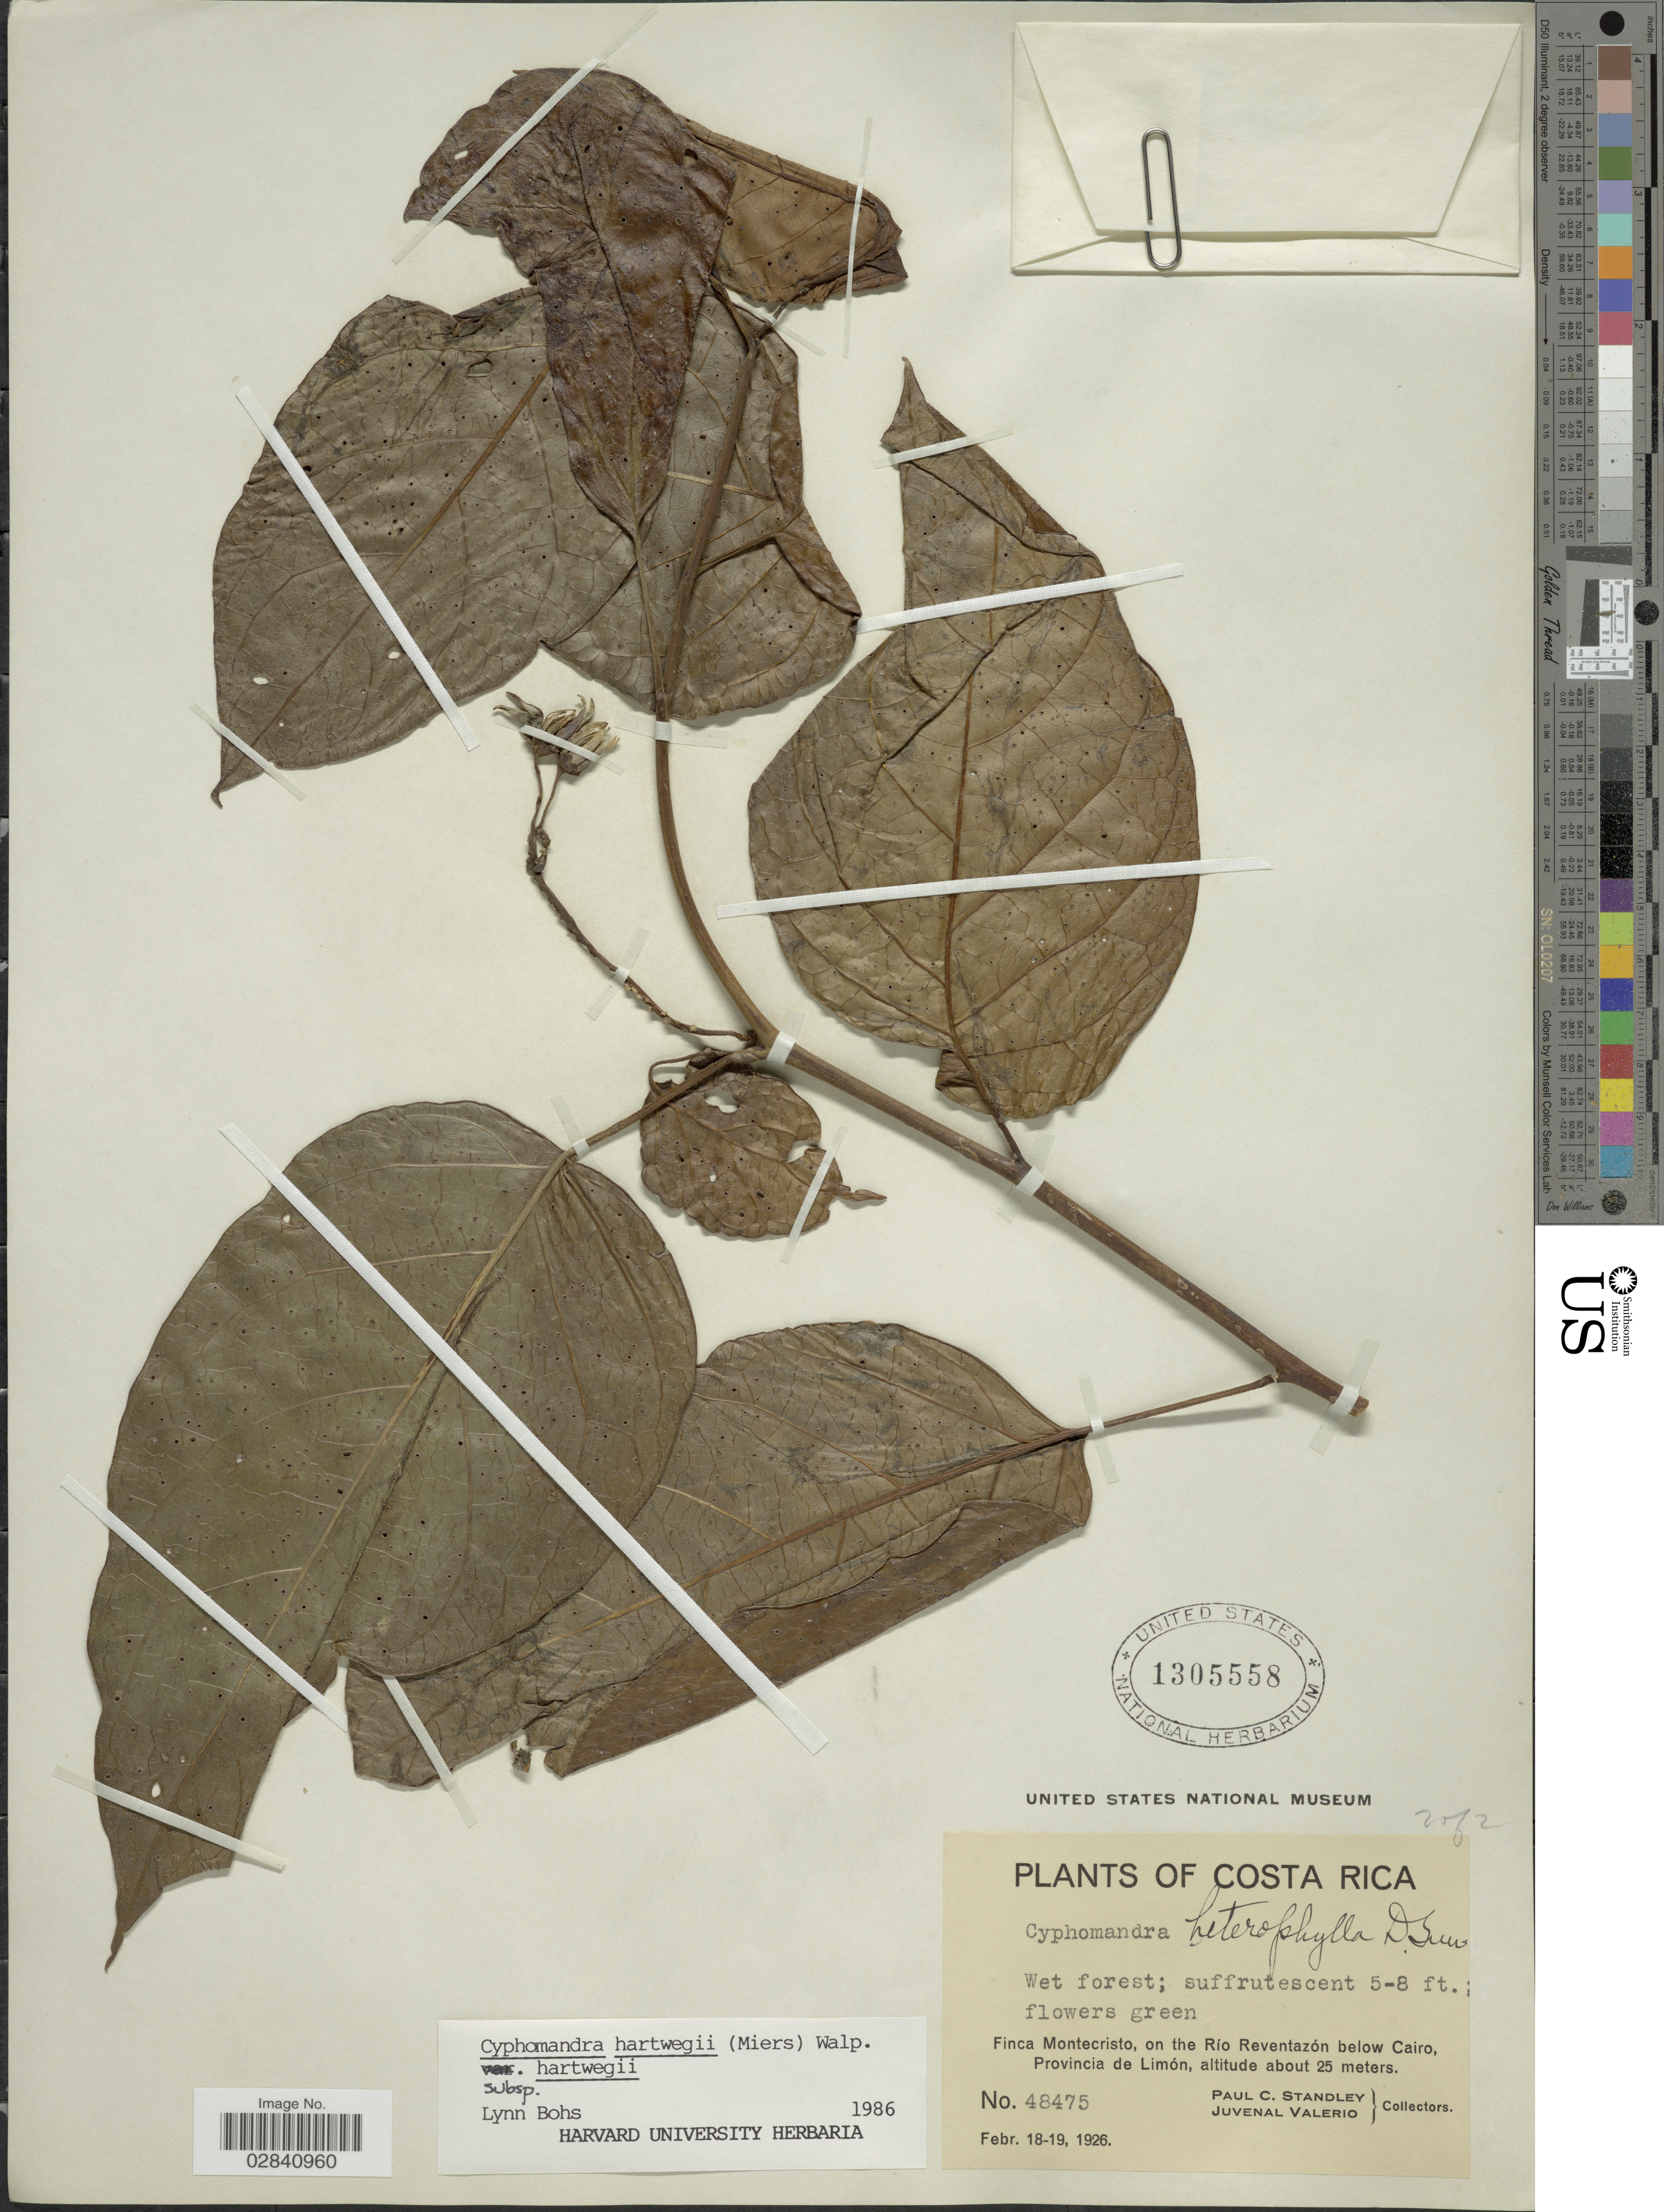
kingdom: Plantae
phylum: Tracheophyta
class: Magnoliopsida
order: Solanales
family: Solanaceae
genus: Cyphomandra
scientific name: Cyphomandra hartwegii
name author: (Miers) Sendtn. ex Walp.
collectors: P. C. Standley & J. Valerio R.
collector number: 48475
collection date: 1926-02-18/1926-02-19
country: Costa Rica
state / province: Limón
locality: Finca Montecristo, on the Río Reventazón below Cairo.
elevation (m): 25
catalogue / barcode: US 1305558